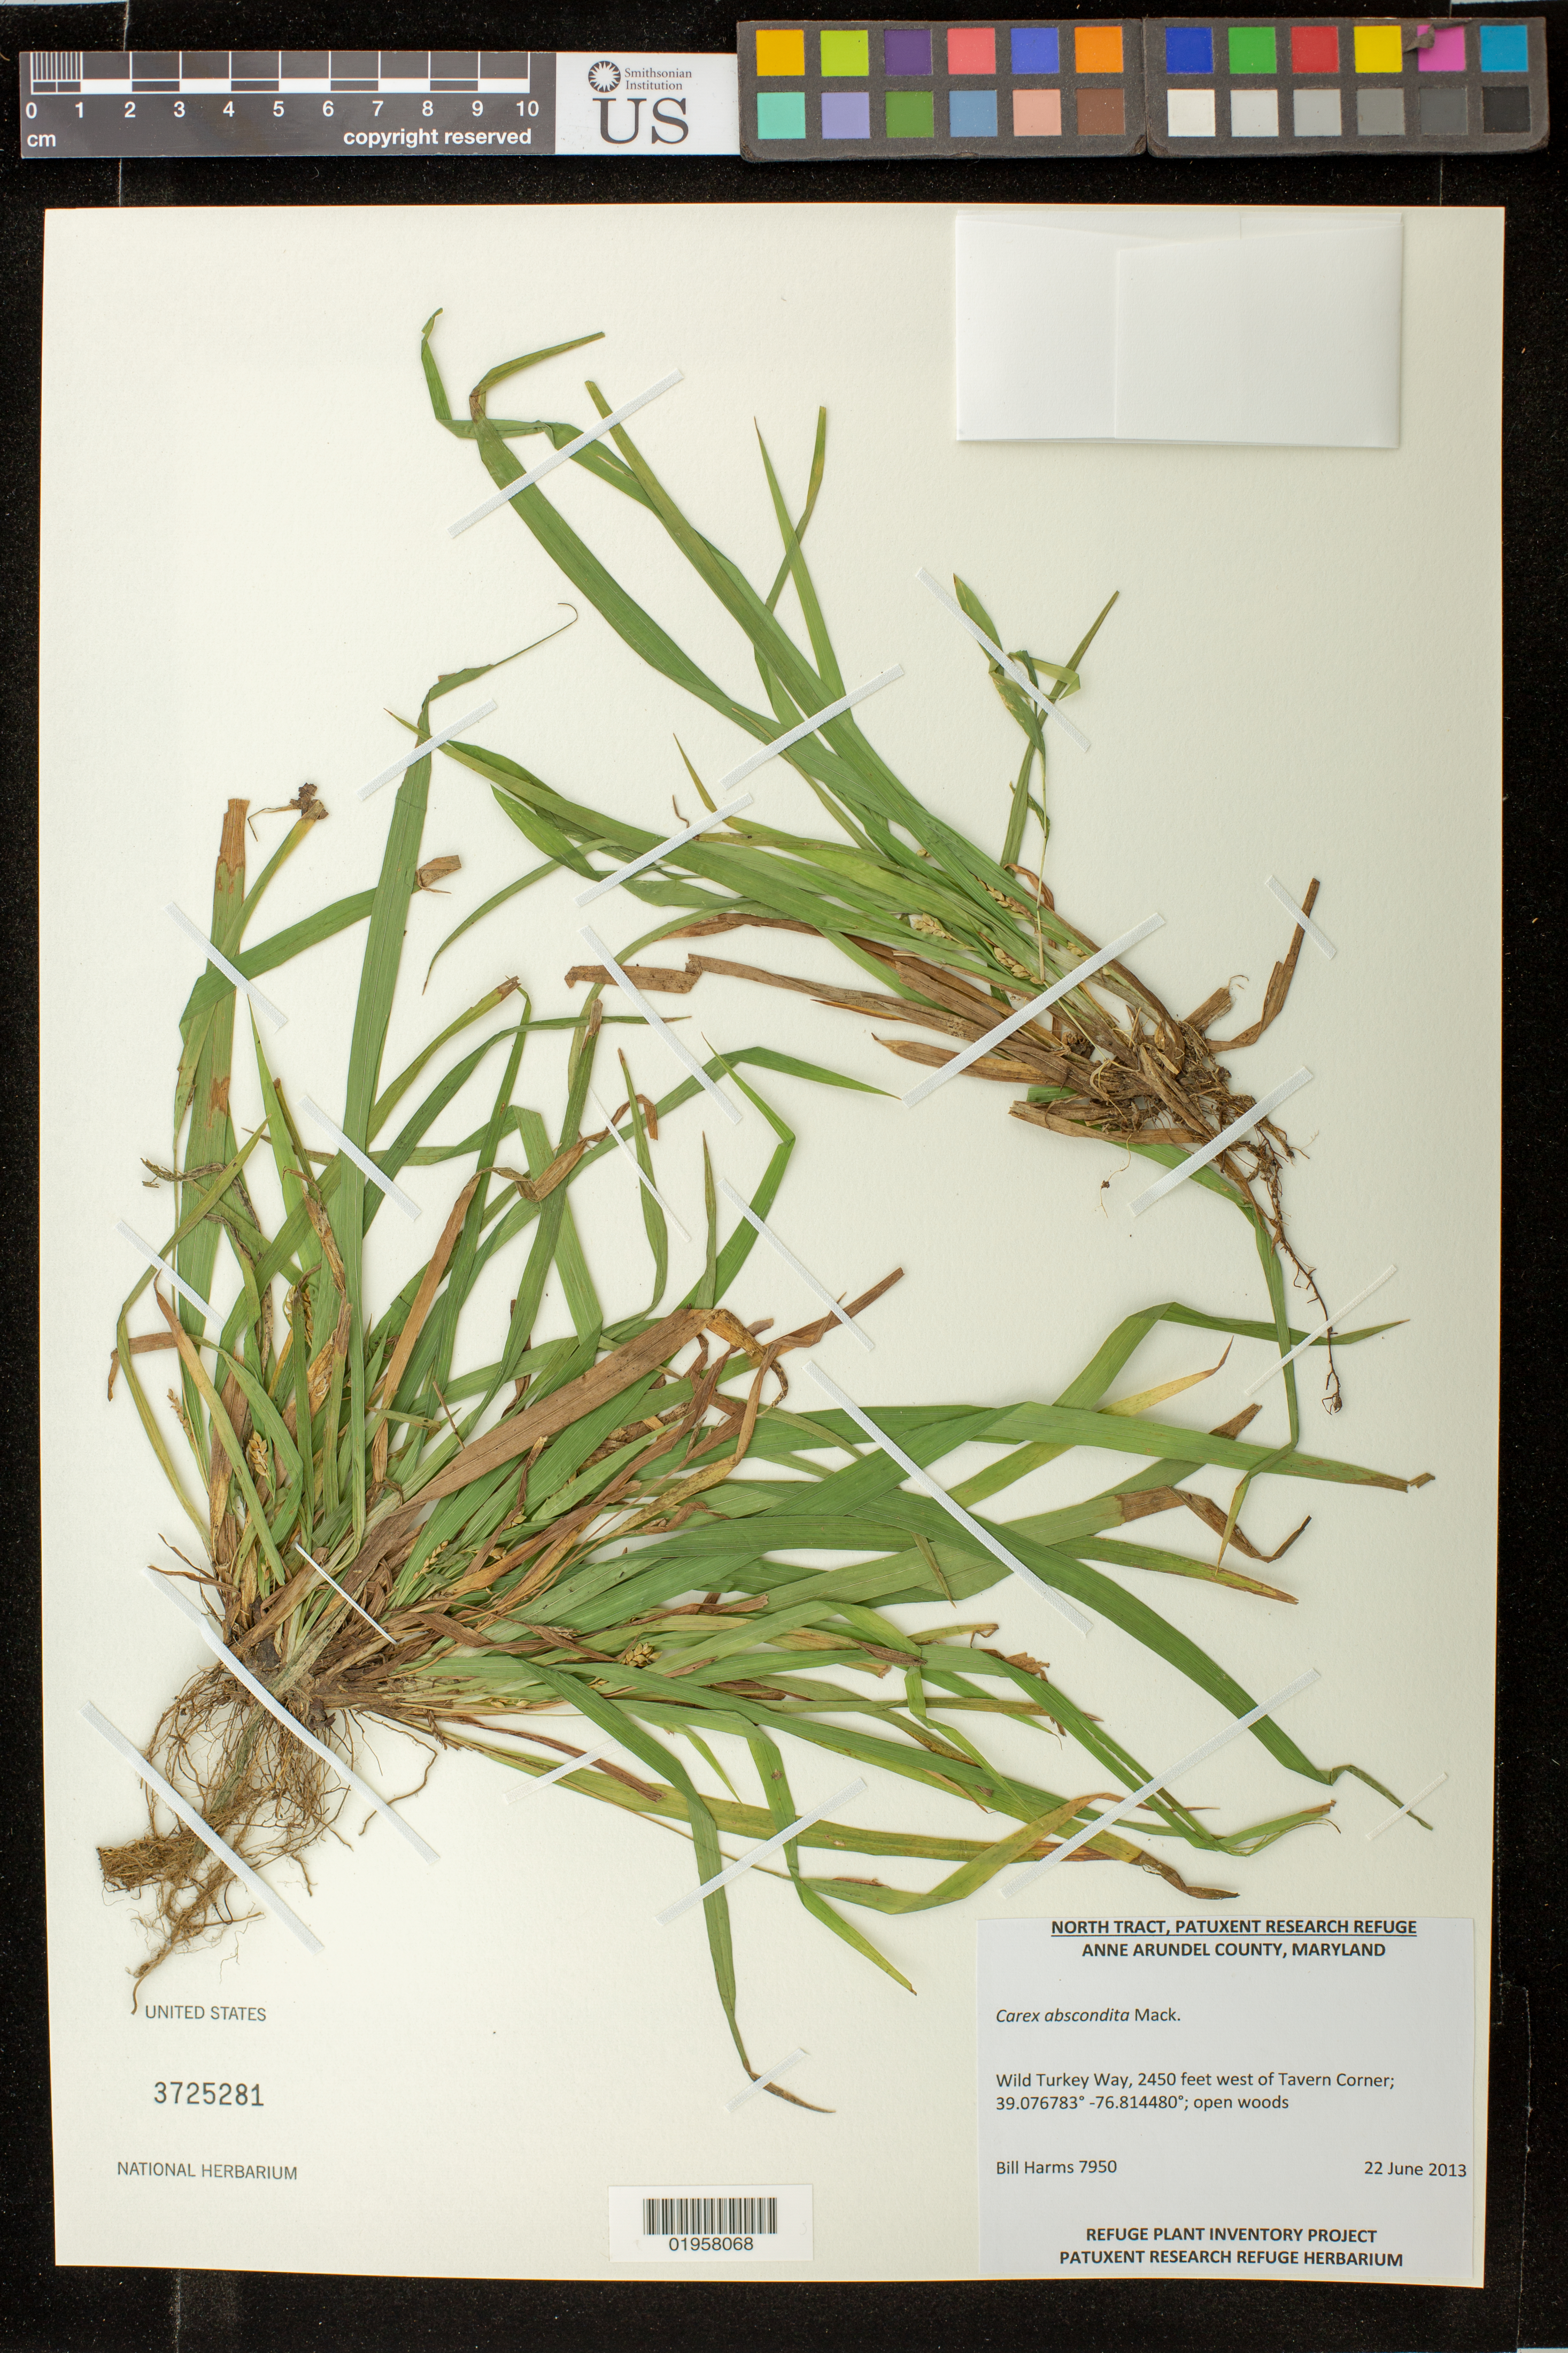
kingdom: Plantae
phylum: Tracheophyta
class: Liliopsida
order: Poales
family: Cyperaceae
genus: Carex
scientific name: Carex abscondita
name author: Mack.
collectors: B. Harms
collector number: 7950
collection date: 2013-06-22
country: United States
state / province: Maryland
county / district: Anne Arundel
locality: Patuxent Research Refuge, North Tract. Wild Turkey Way, 2450 feet W of Tavern Corner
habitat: Open woods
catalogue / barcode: US 3725281